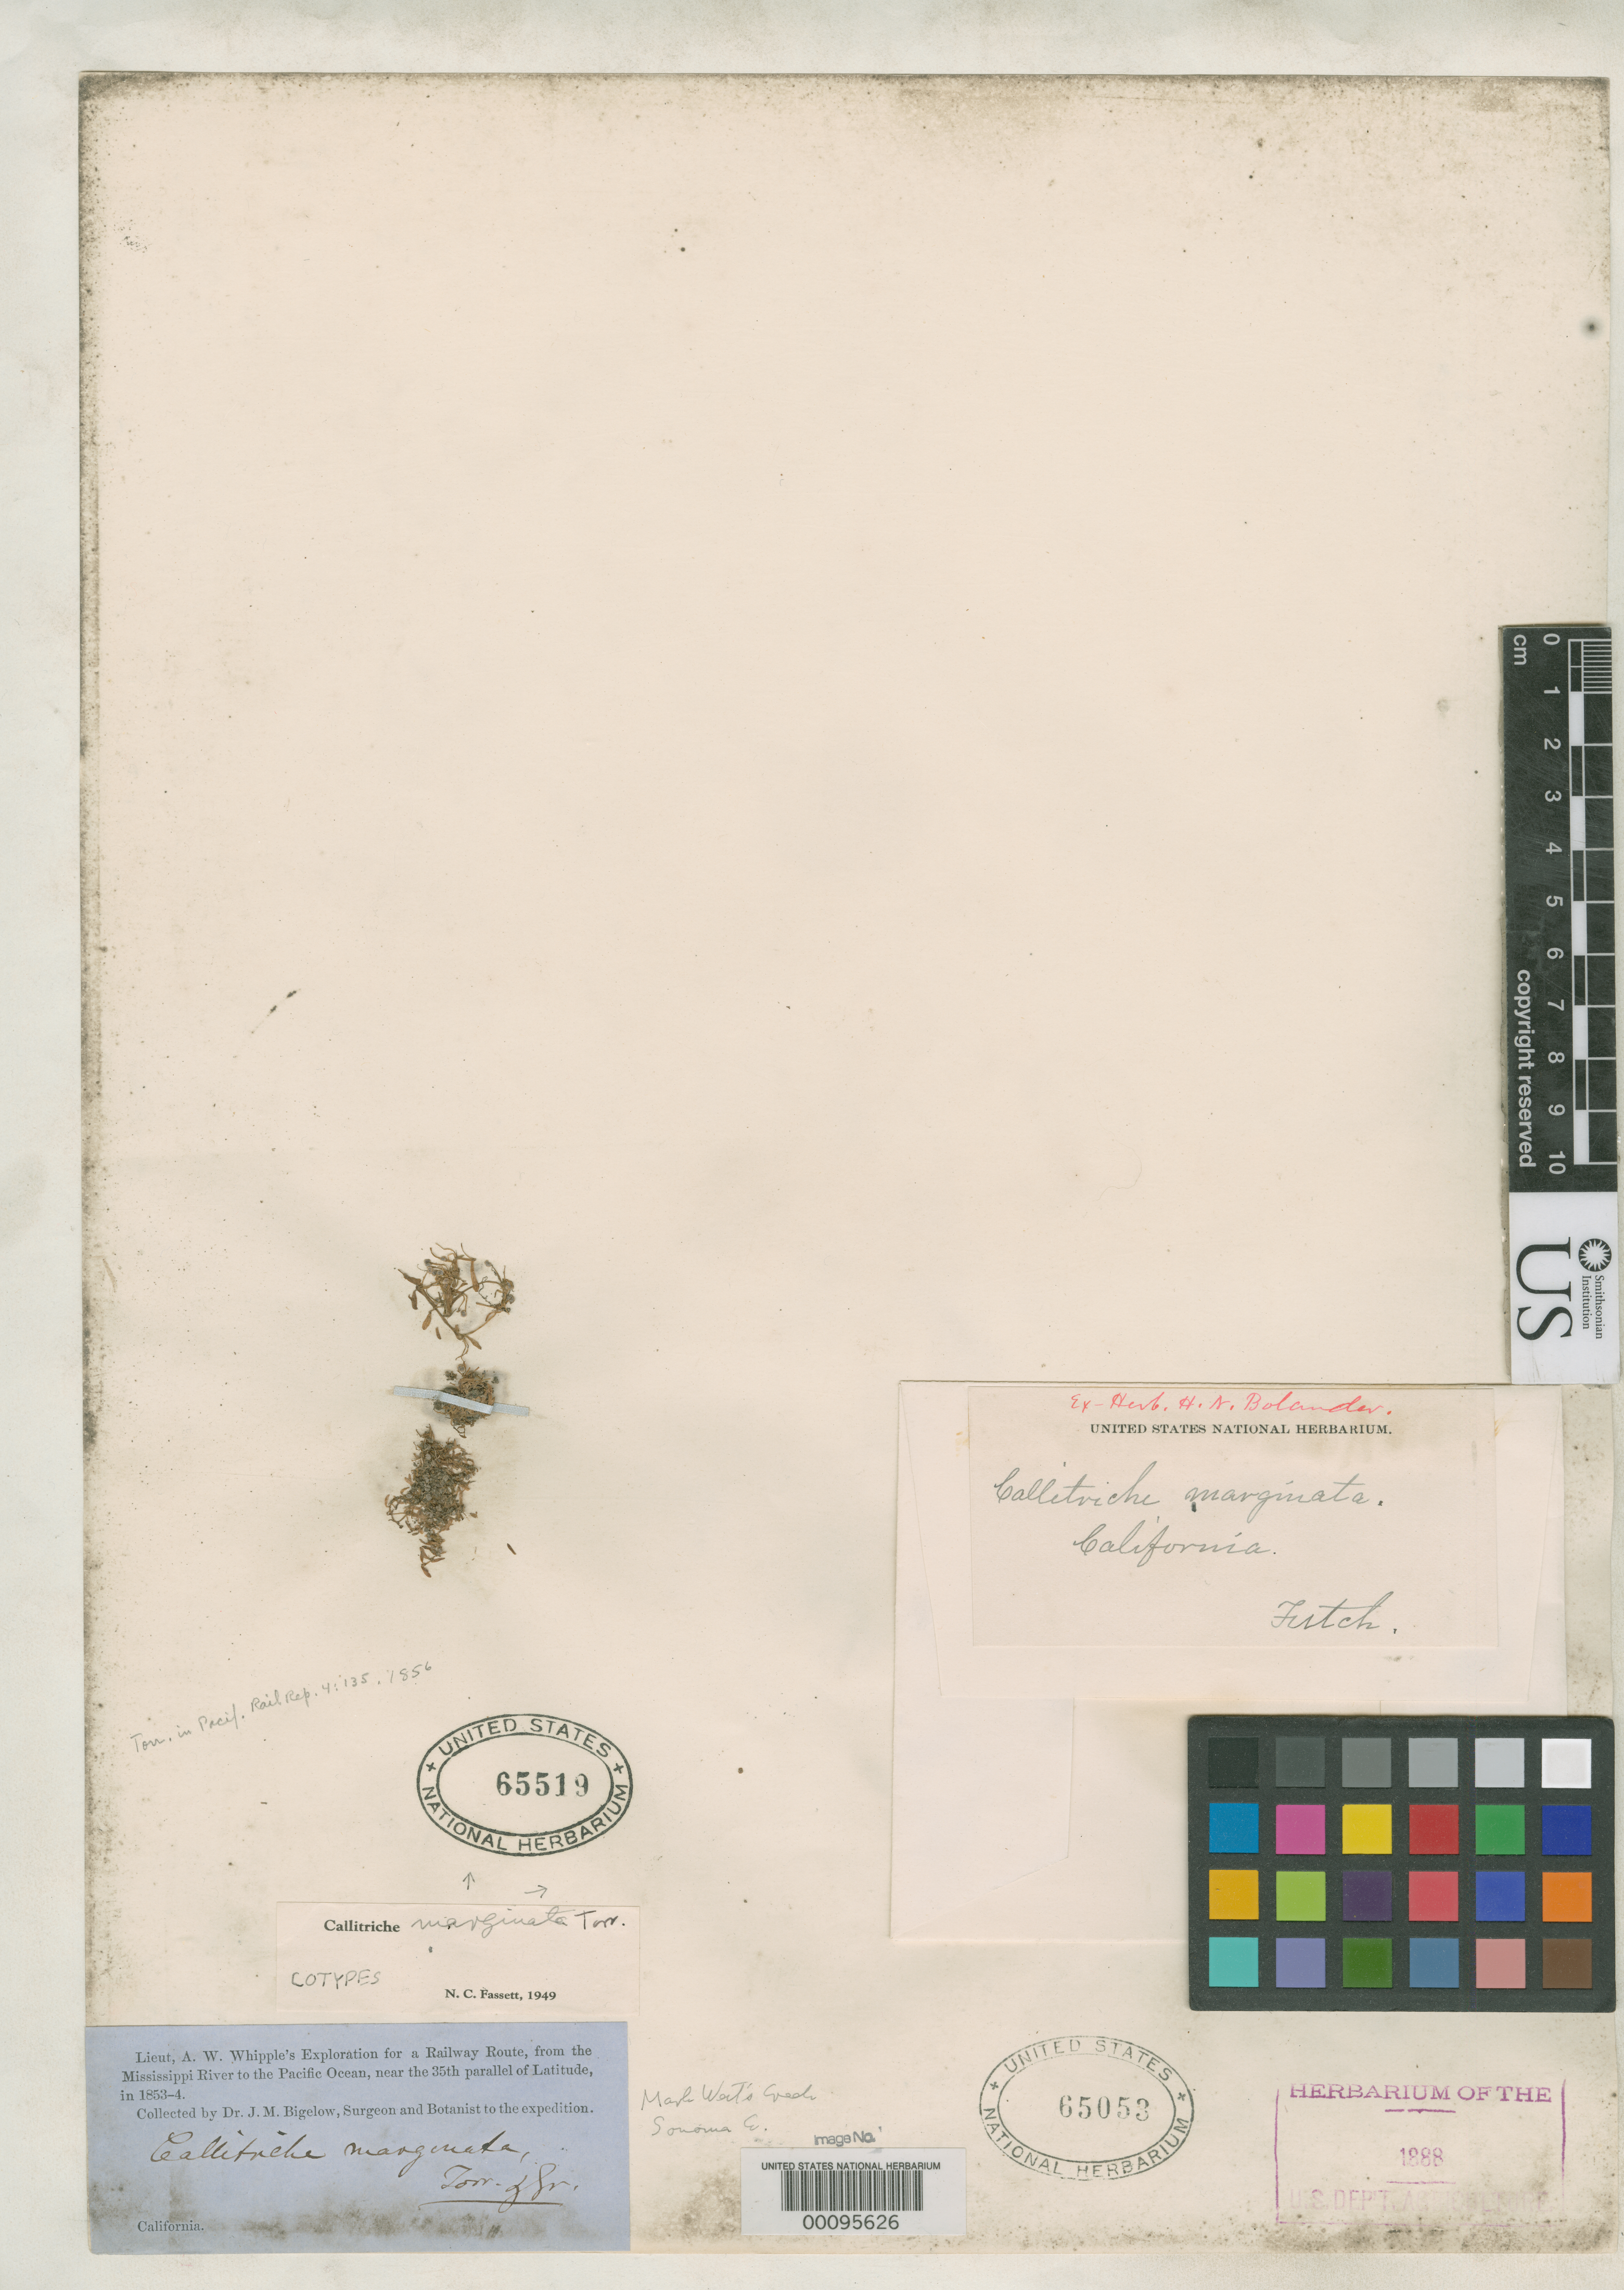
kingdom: Plantae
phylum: Tracheophyta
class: Magnoliopsida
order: Lamiales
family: Plantaginaceae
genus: Callitriche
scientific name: Callitriche marginata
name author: Torr.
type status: Syntype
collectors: J. M. Bigelow & A. Fitch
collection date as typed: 30 Apr 1853 or 30 Apr 1854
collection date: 1853-04-30 or 1854-04-30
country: United States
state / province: California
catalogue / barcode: US 65053